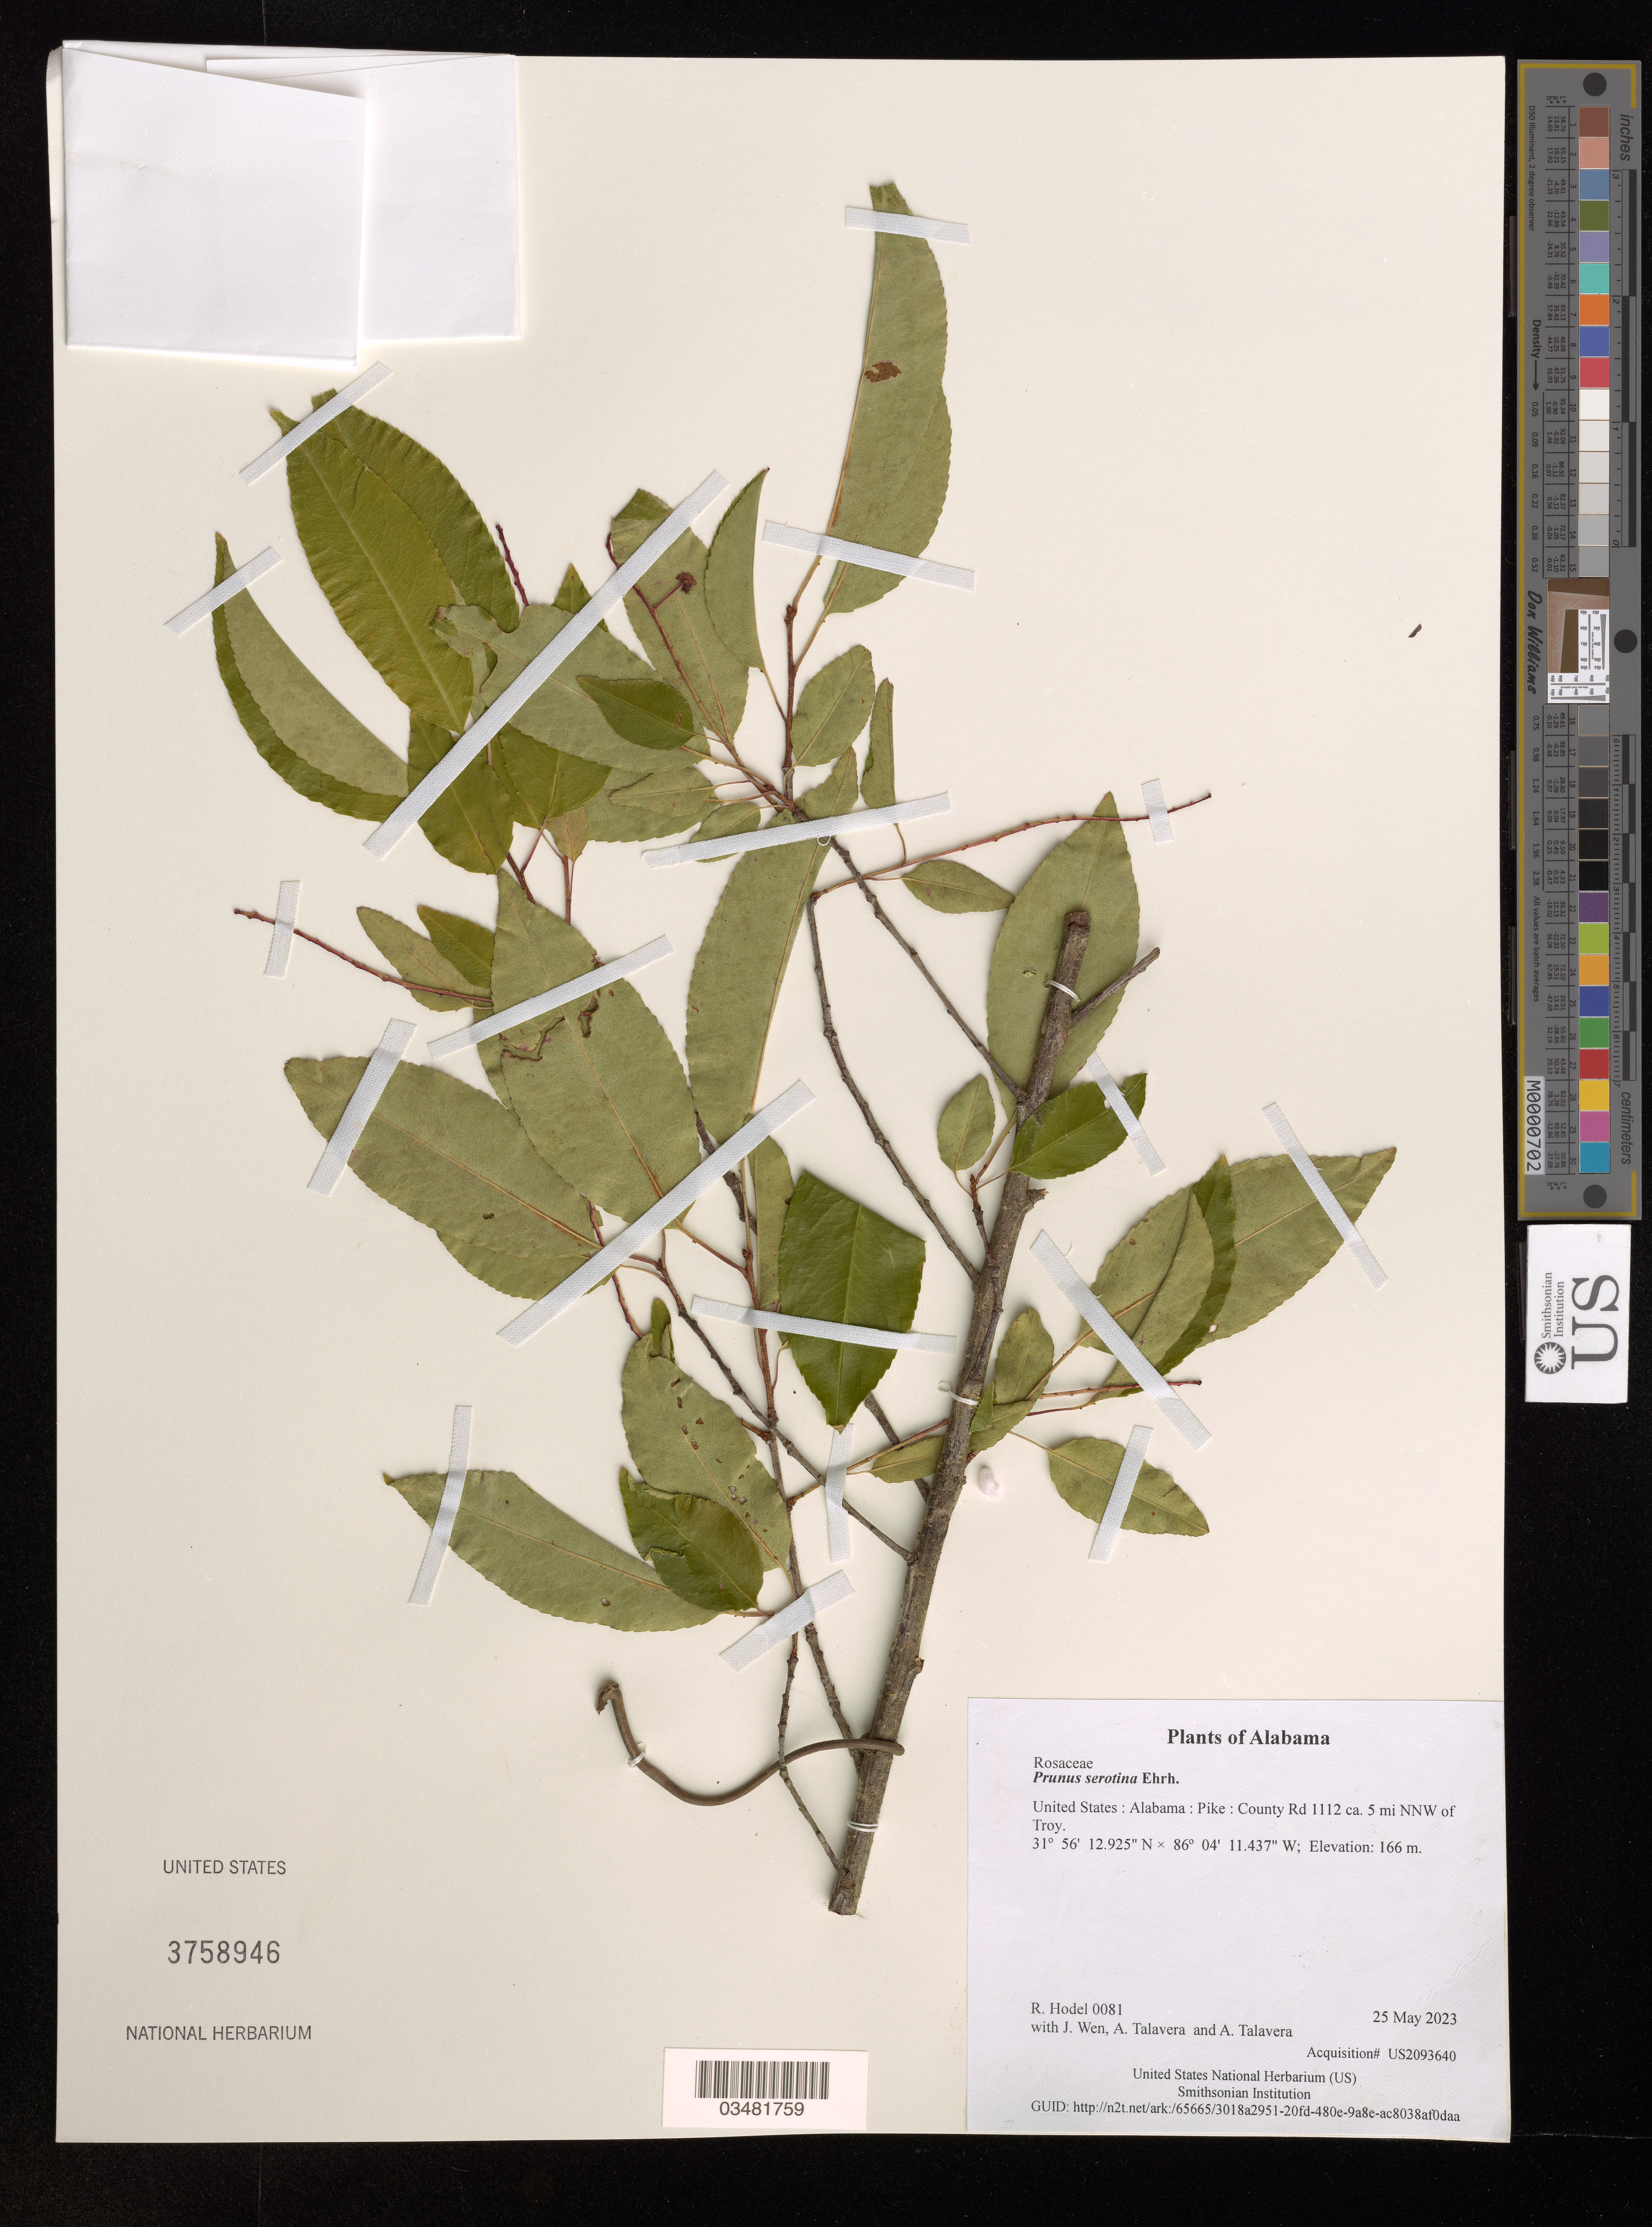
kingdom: Plantae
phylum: Tracheophyta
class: Magnoliopsida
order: Rosales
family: Rosaceae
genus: Prunus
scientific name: Prunus serotina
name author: Ehrh.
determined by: Hodel, Richard G. J.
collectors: R. Hodel, J. Wen, A. Talavera & A. Talavera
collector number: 0081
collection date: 2023-05-25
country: United States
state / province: Alabama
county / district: Pike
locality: County Rd 1112 ca. 5 mi NNW of Troy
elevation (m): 166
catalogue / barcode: US 3758946